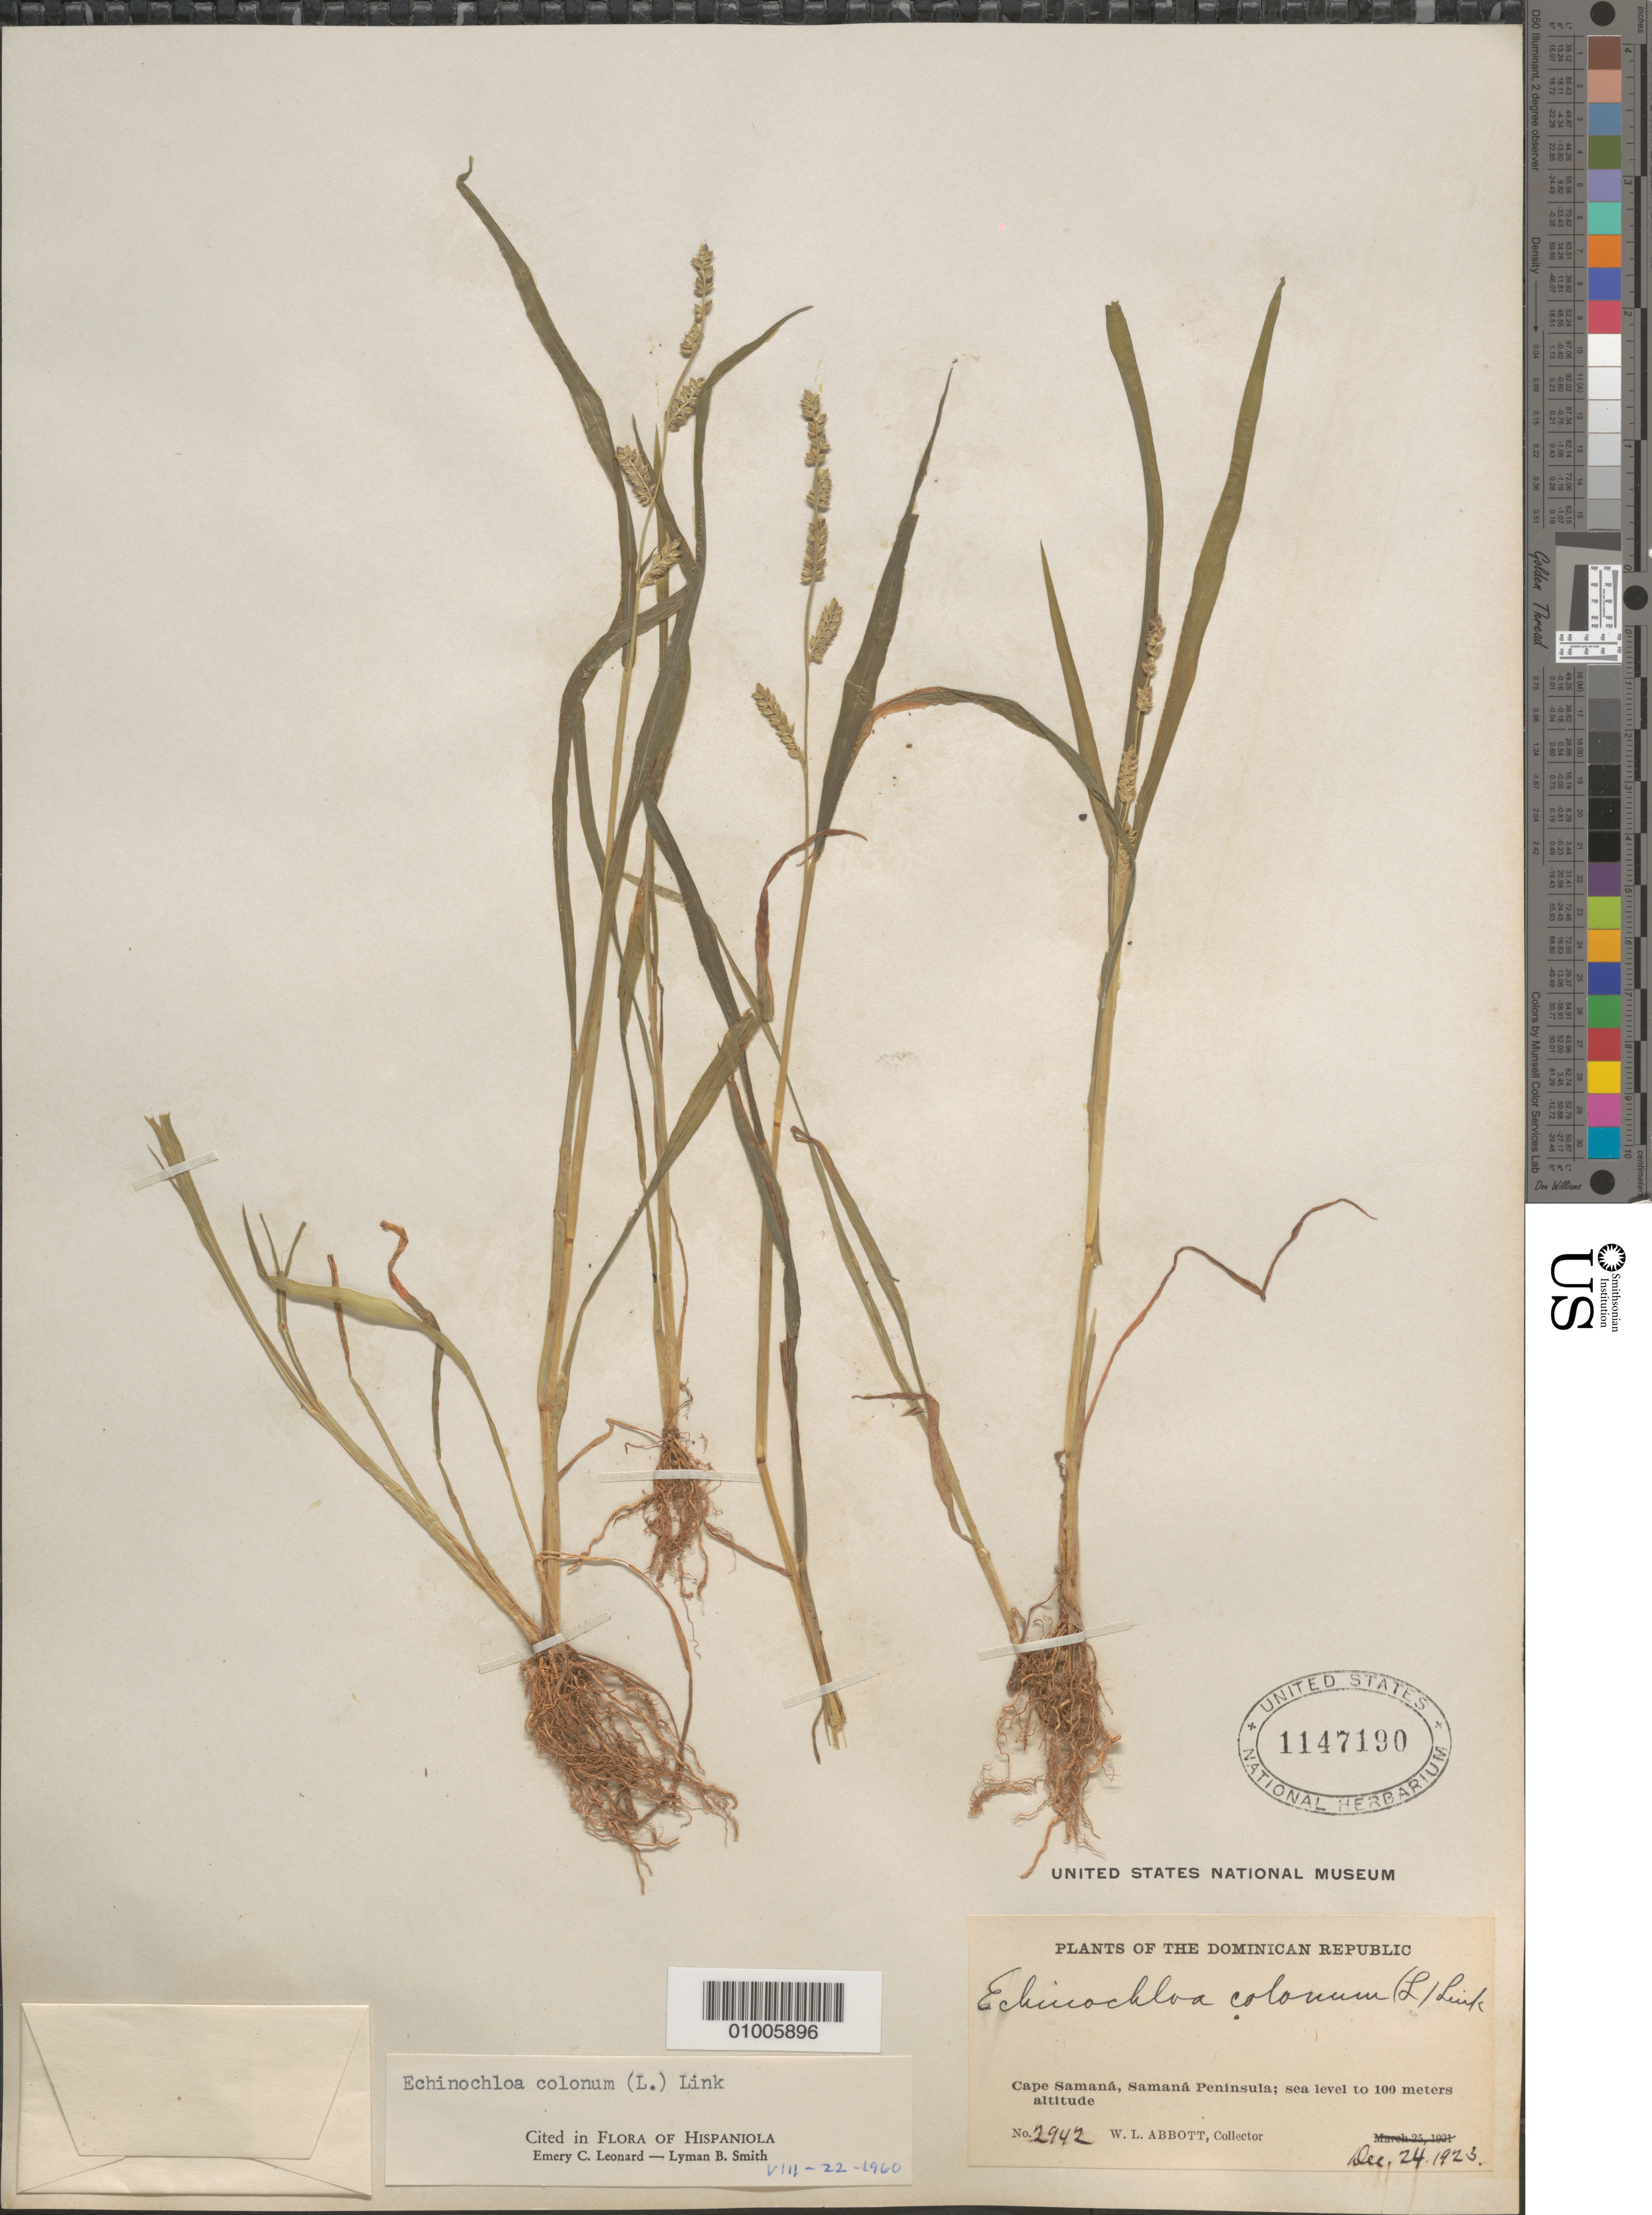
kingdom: Plantae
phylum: Tracheophyta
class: Liliopsida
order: Poales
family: Poaceae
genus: Echinochloa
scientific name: Echinochloa colona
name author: (L.) Link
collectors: W. L. Abbott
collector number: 2942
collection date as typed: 24 Dec 1923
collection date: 1923-12-24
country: Dominican Republic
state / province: Samaná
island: Hispaniola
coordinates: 0 N, 0 E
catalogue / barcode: US 1147190